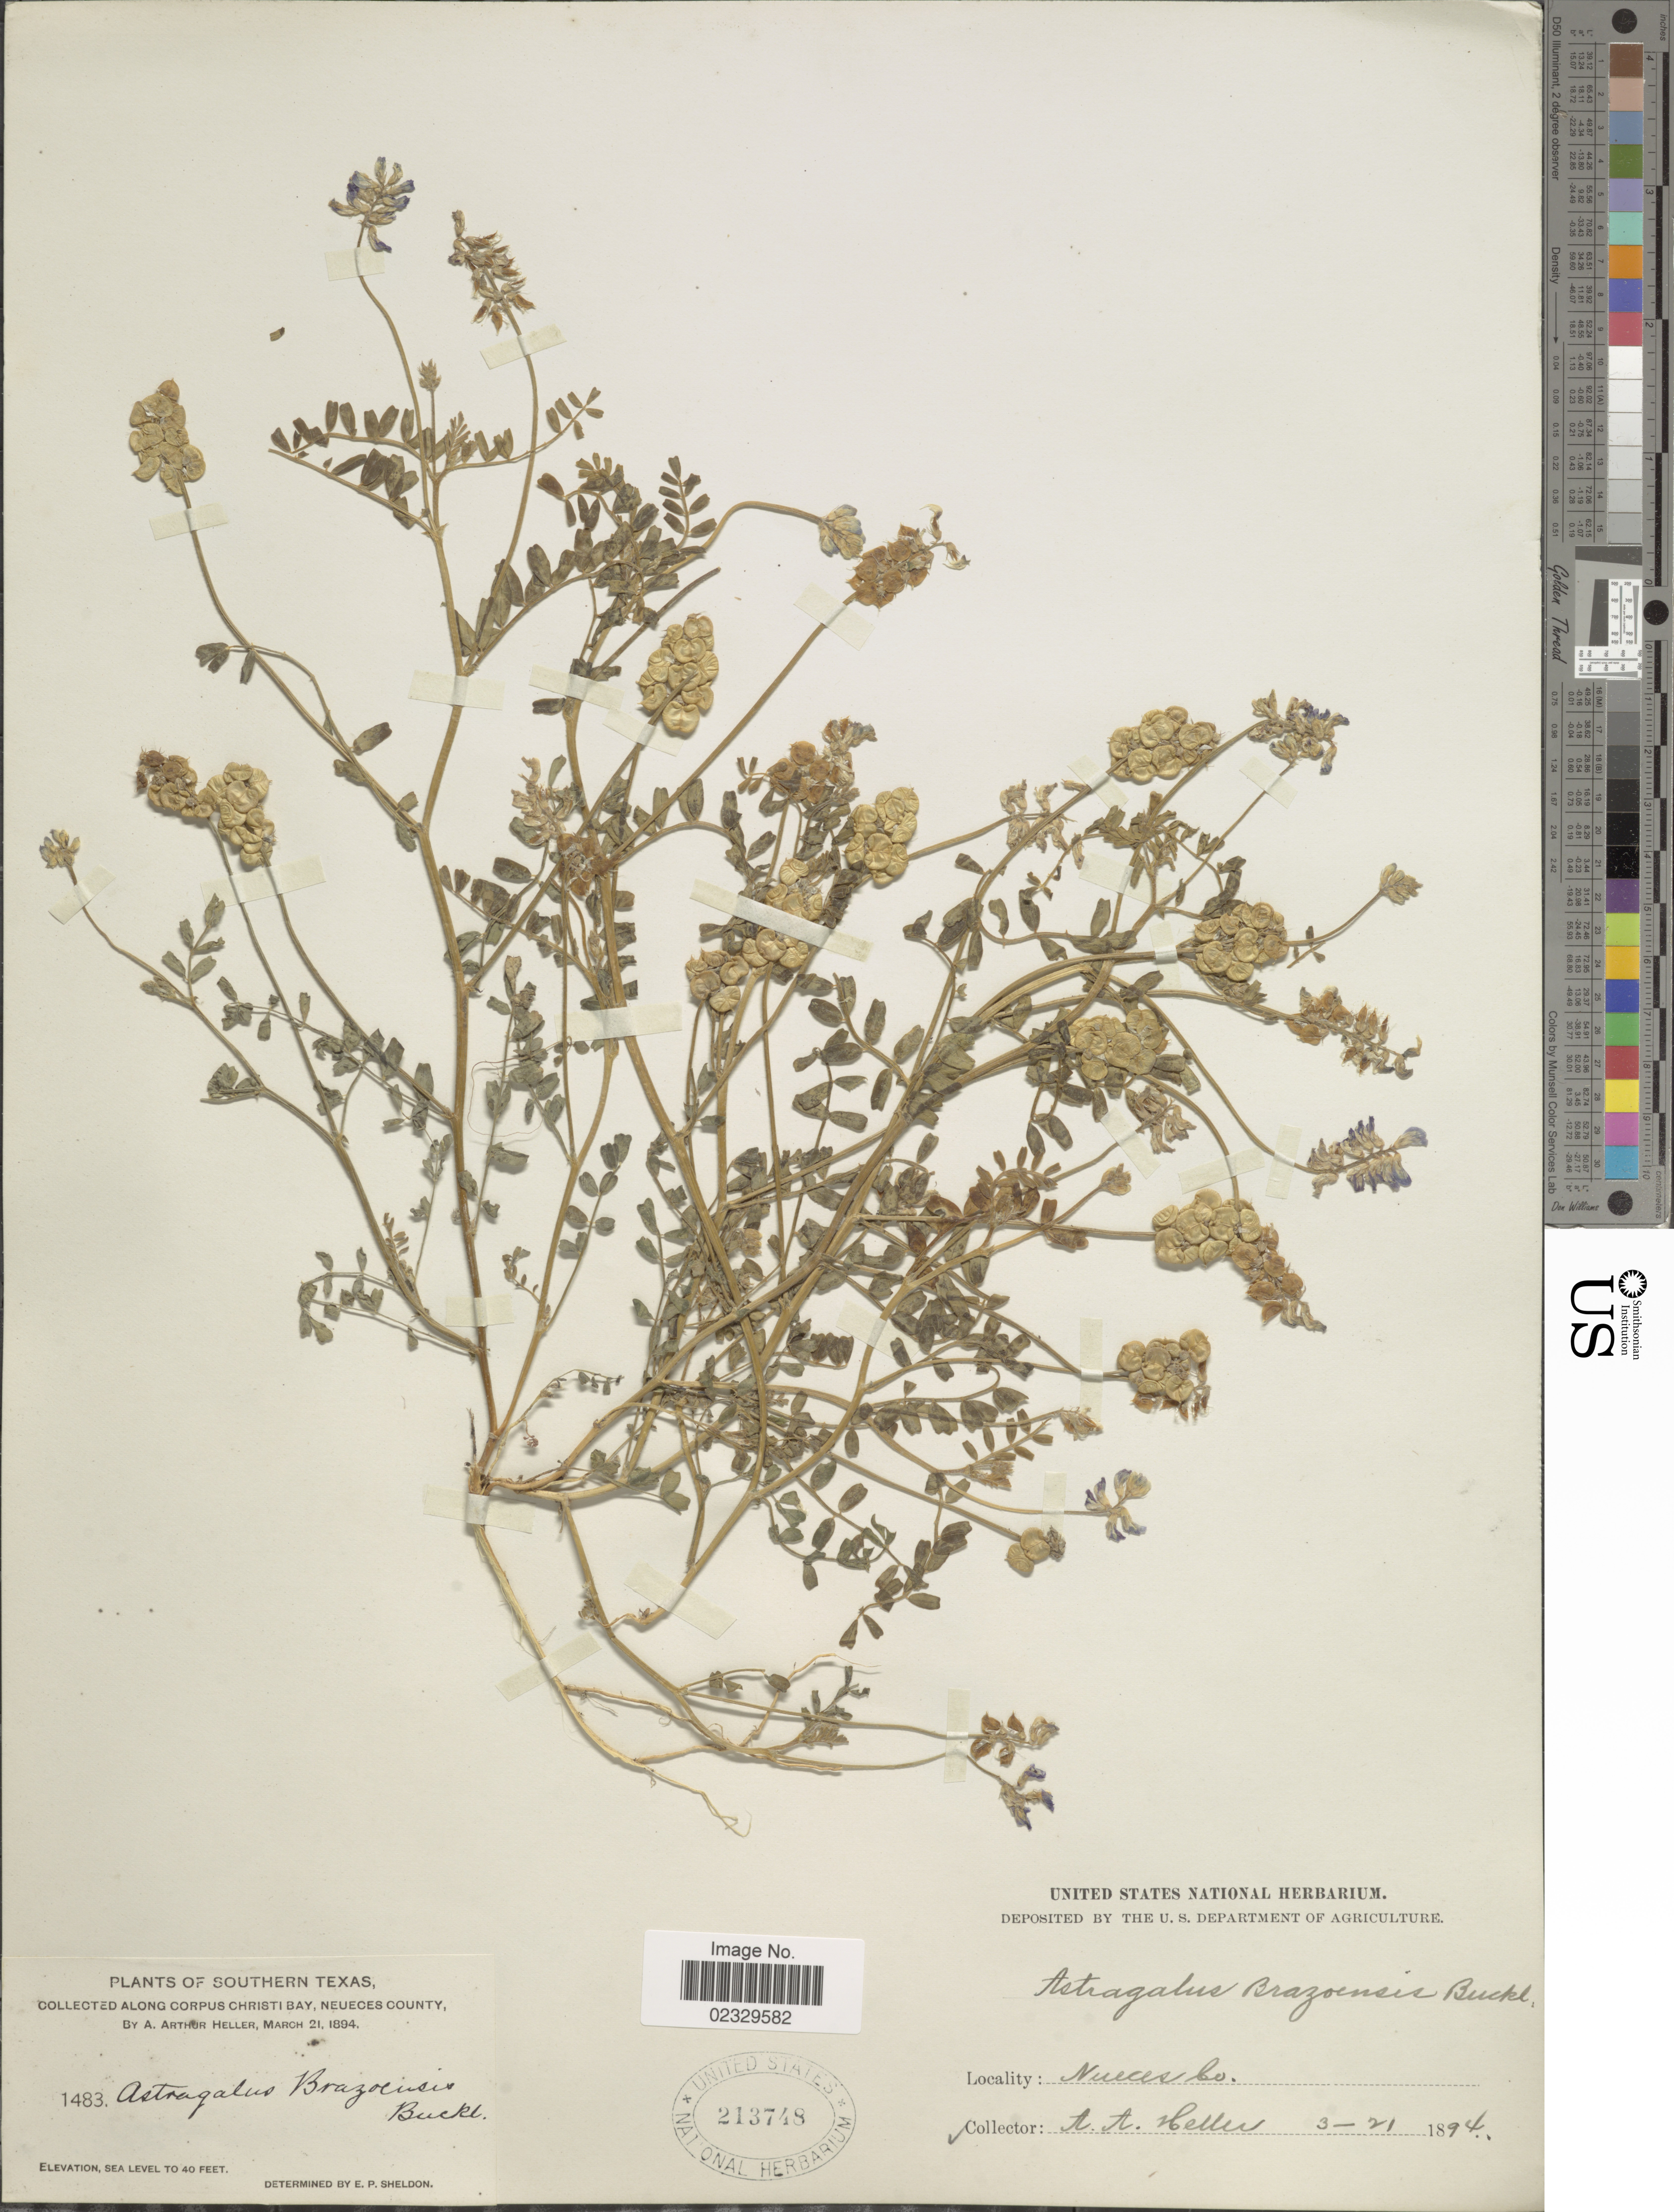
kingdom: Plantae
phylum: Tracheophyta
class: Magnoliopsida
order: Fabales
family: Fabaceae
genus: Astragalus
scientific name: Astragalus brazoensis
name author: Buckley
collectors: A. A. Heller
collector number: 1483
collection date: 1894-03-21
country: United States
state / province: Texas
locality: Southern Texas. Along Corpus Christi Bay, Neueces County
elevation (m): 12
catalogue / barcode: US 213748